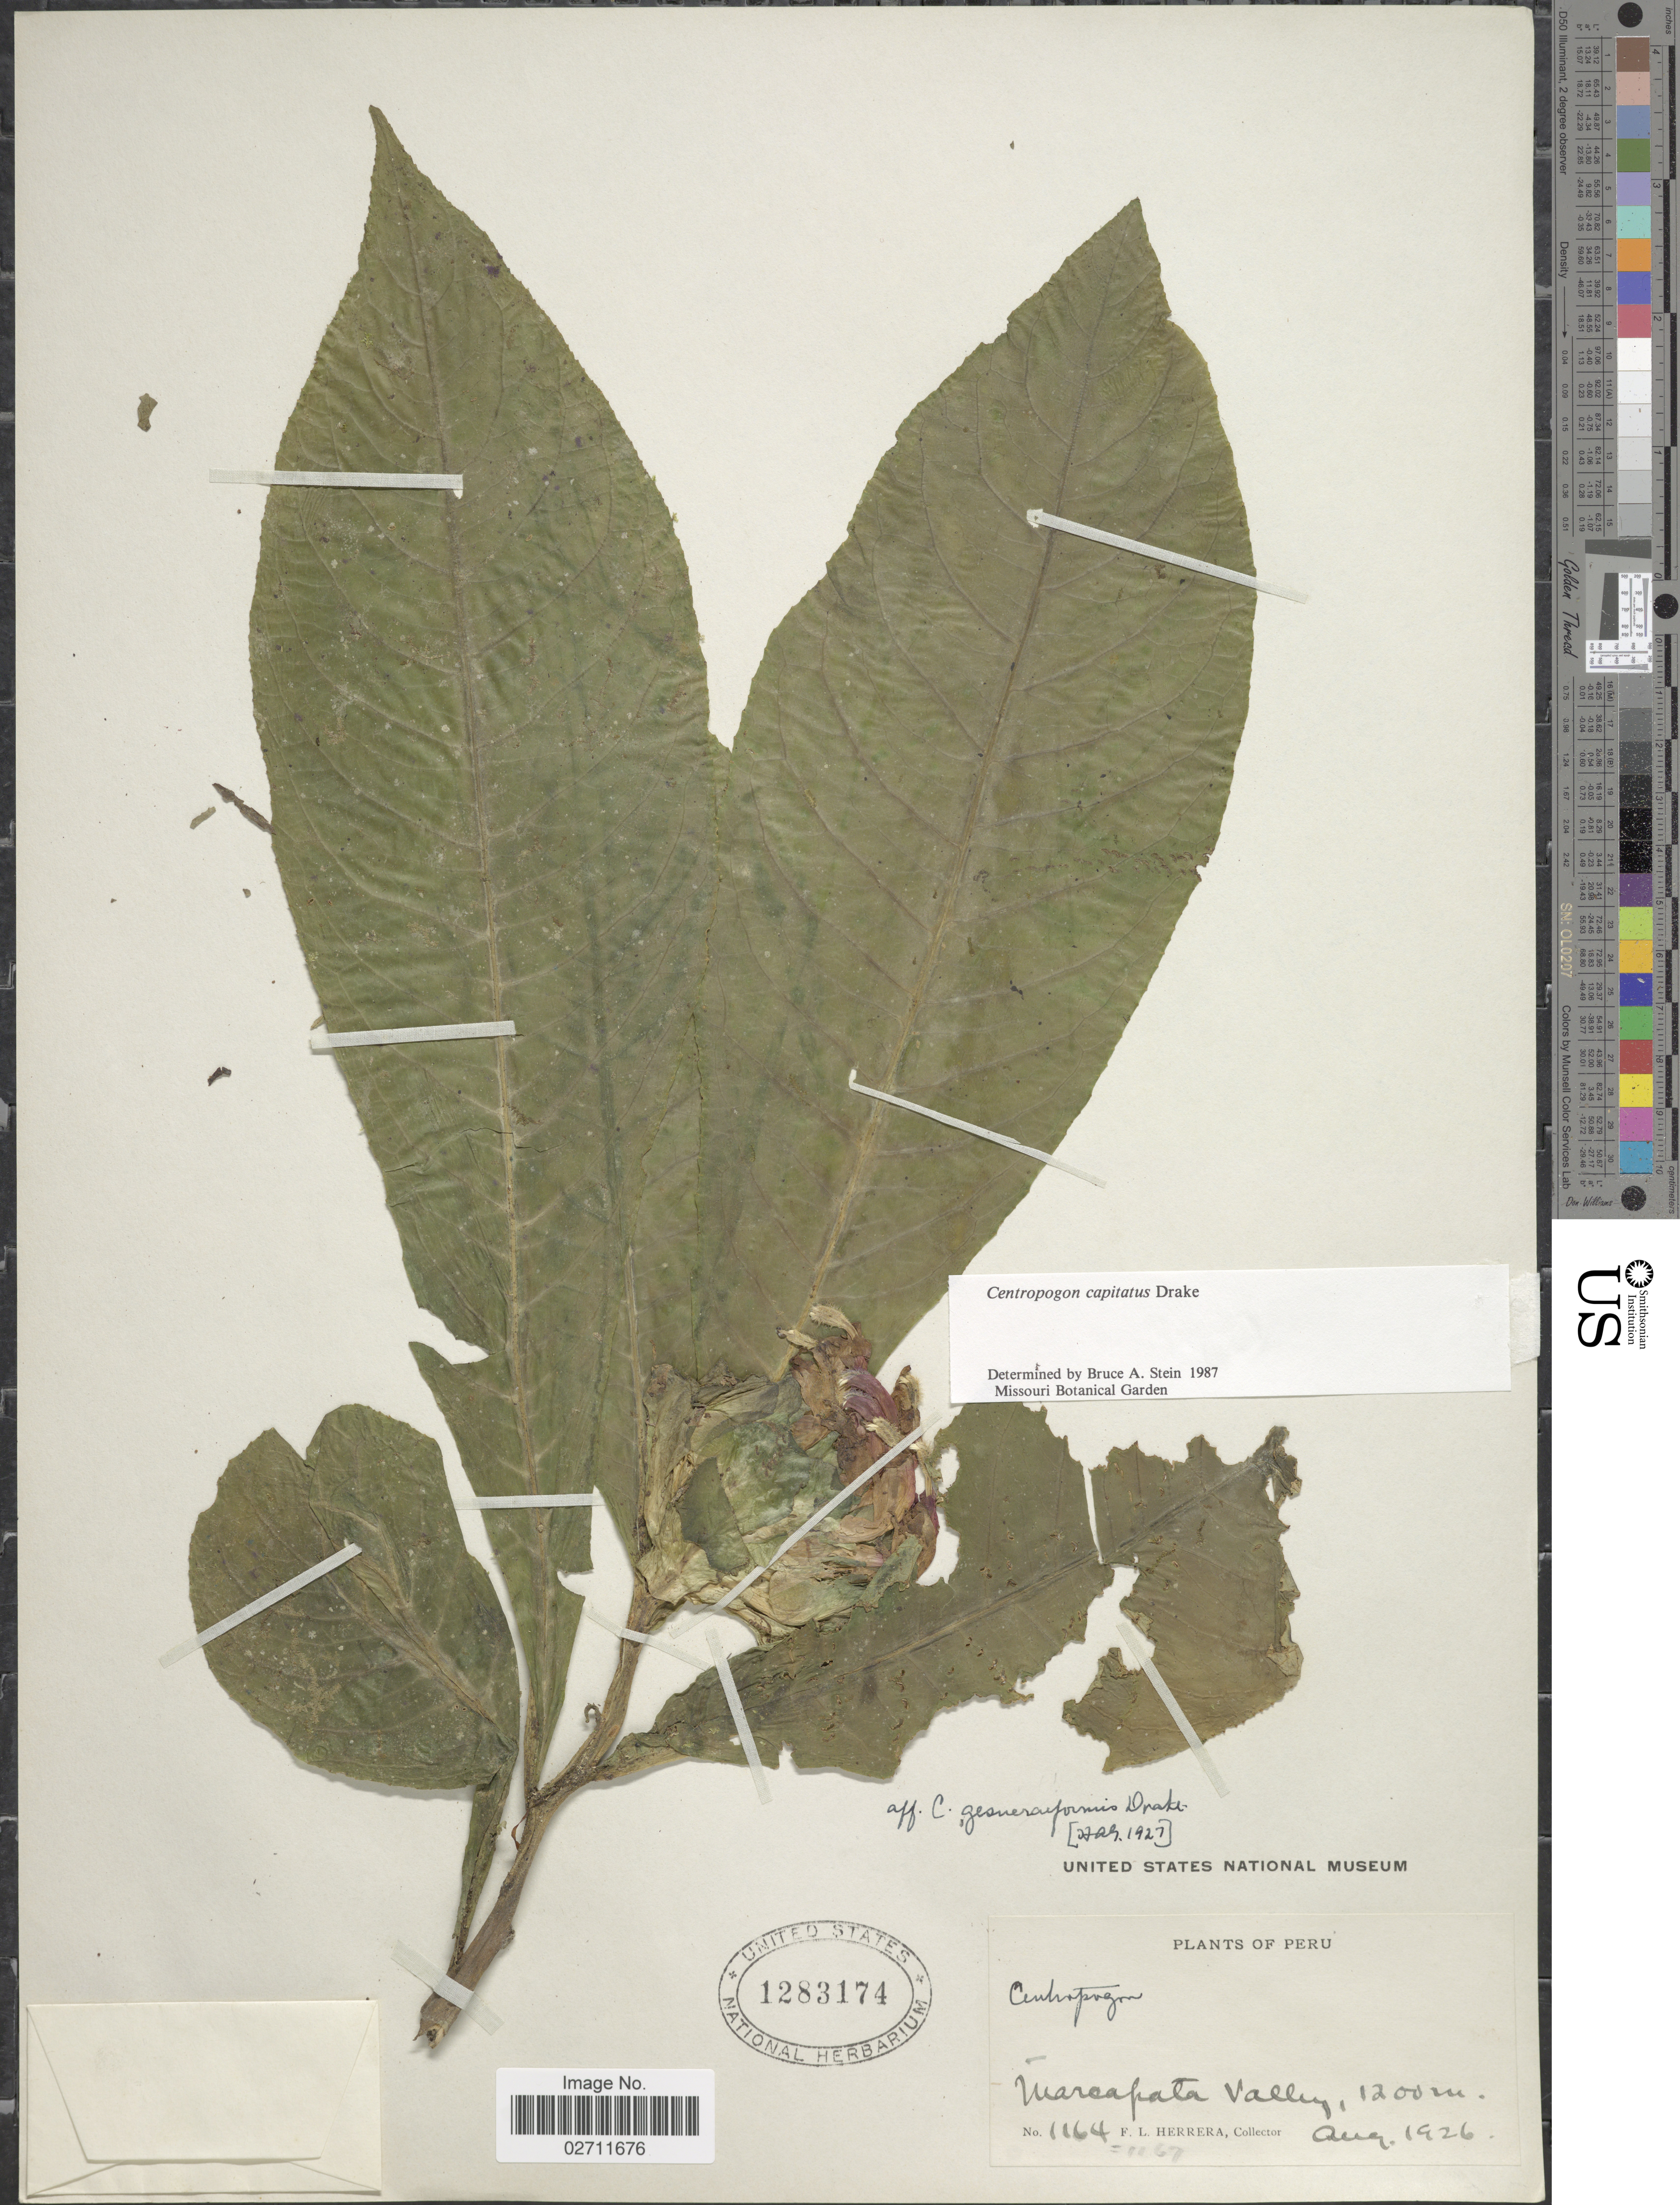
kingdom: Plantae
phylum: Tracheophyta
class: Magnoliopsida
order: Asterales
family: Campanulaceae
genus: Centropogon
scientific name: Centropogon capitatus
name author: Drake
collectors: F. L. Herrera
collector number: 1164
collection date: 1926-08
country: Peru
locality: Marcapata Valley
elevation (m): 1200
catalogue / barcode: US 1283174